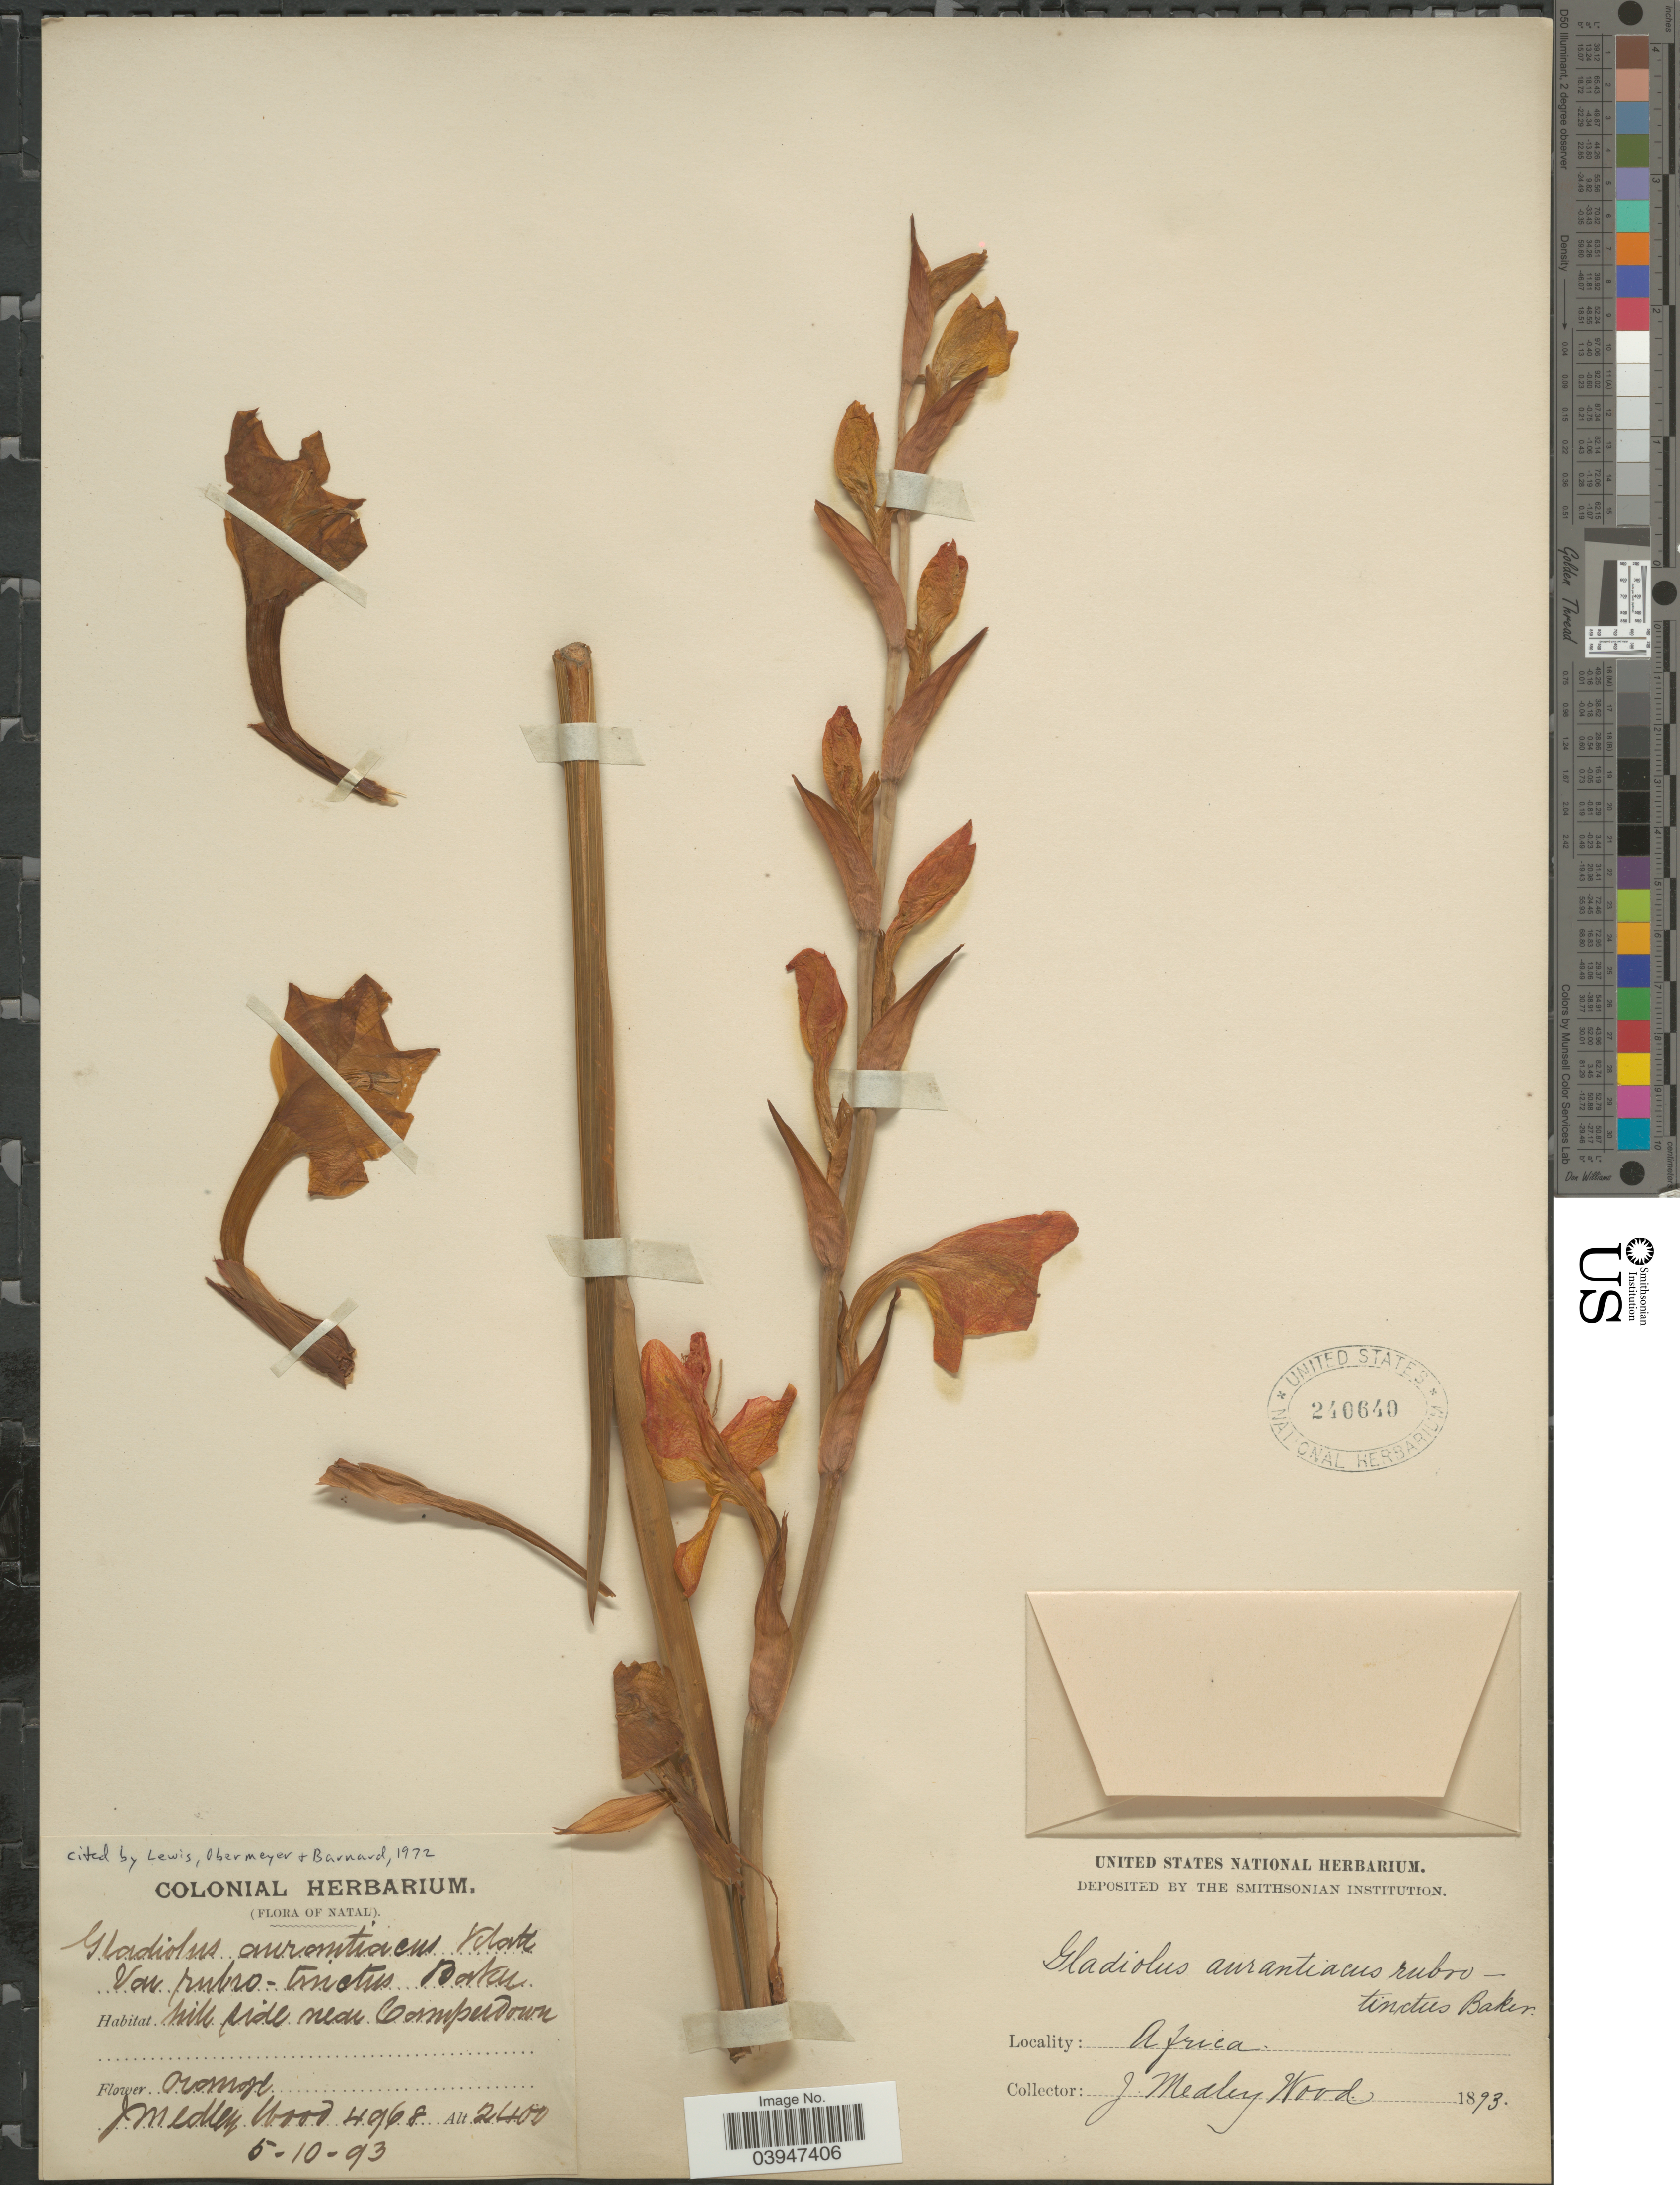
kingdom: Plantae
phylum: Tracheophyta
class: Liliopsida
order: Asparagales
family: Iridaceae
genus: Gladiolus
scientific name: Gladiolus aurantiacus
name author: Klatt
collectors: J. Medley Wood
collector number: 4968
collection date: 1893-10-05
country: South Africa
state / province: KwaZulu-Natal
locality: Natal. Hill side near Camperdown.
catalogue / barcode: US 240640